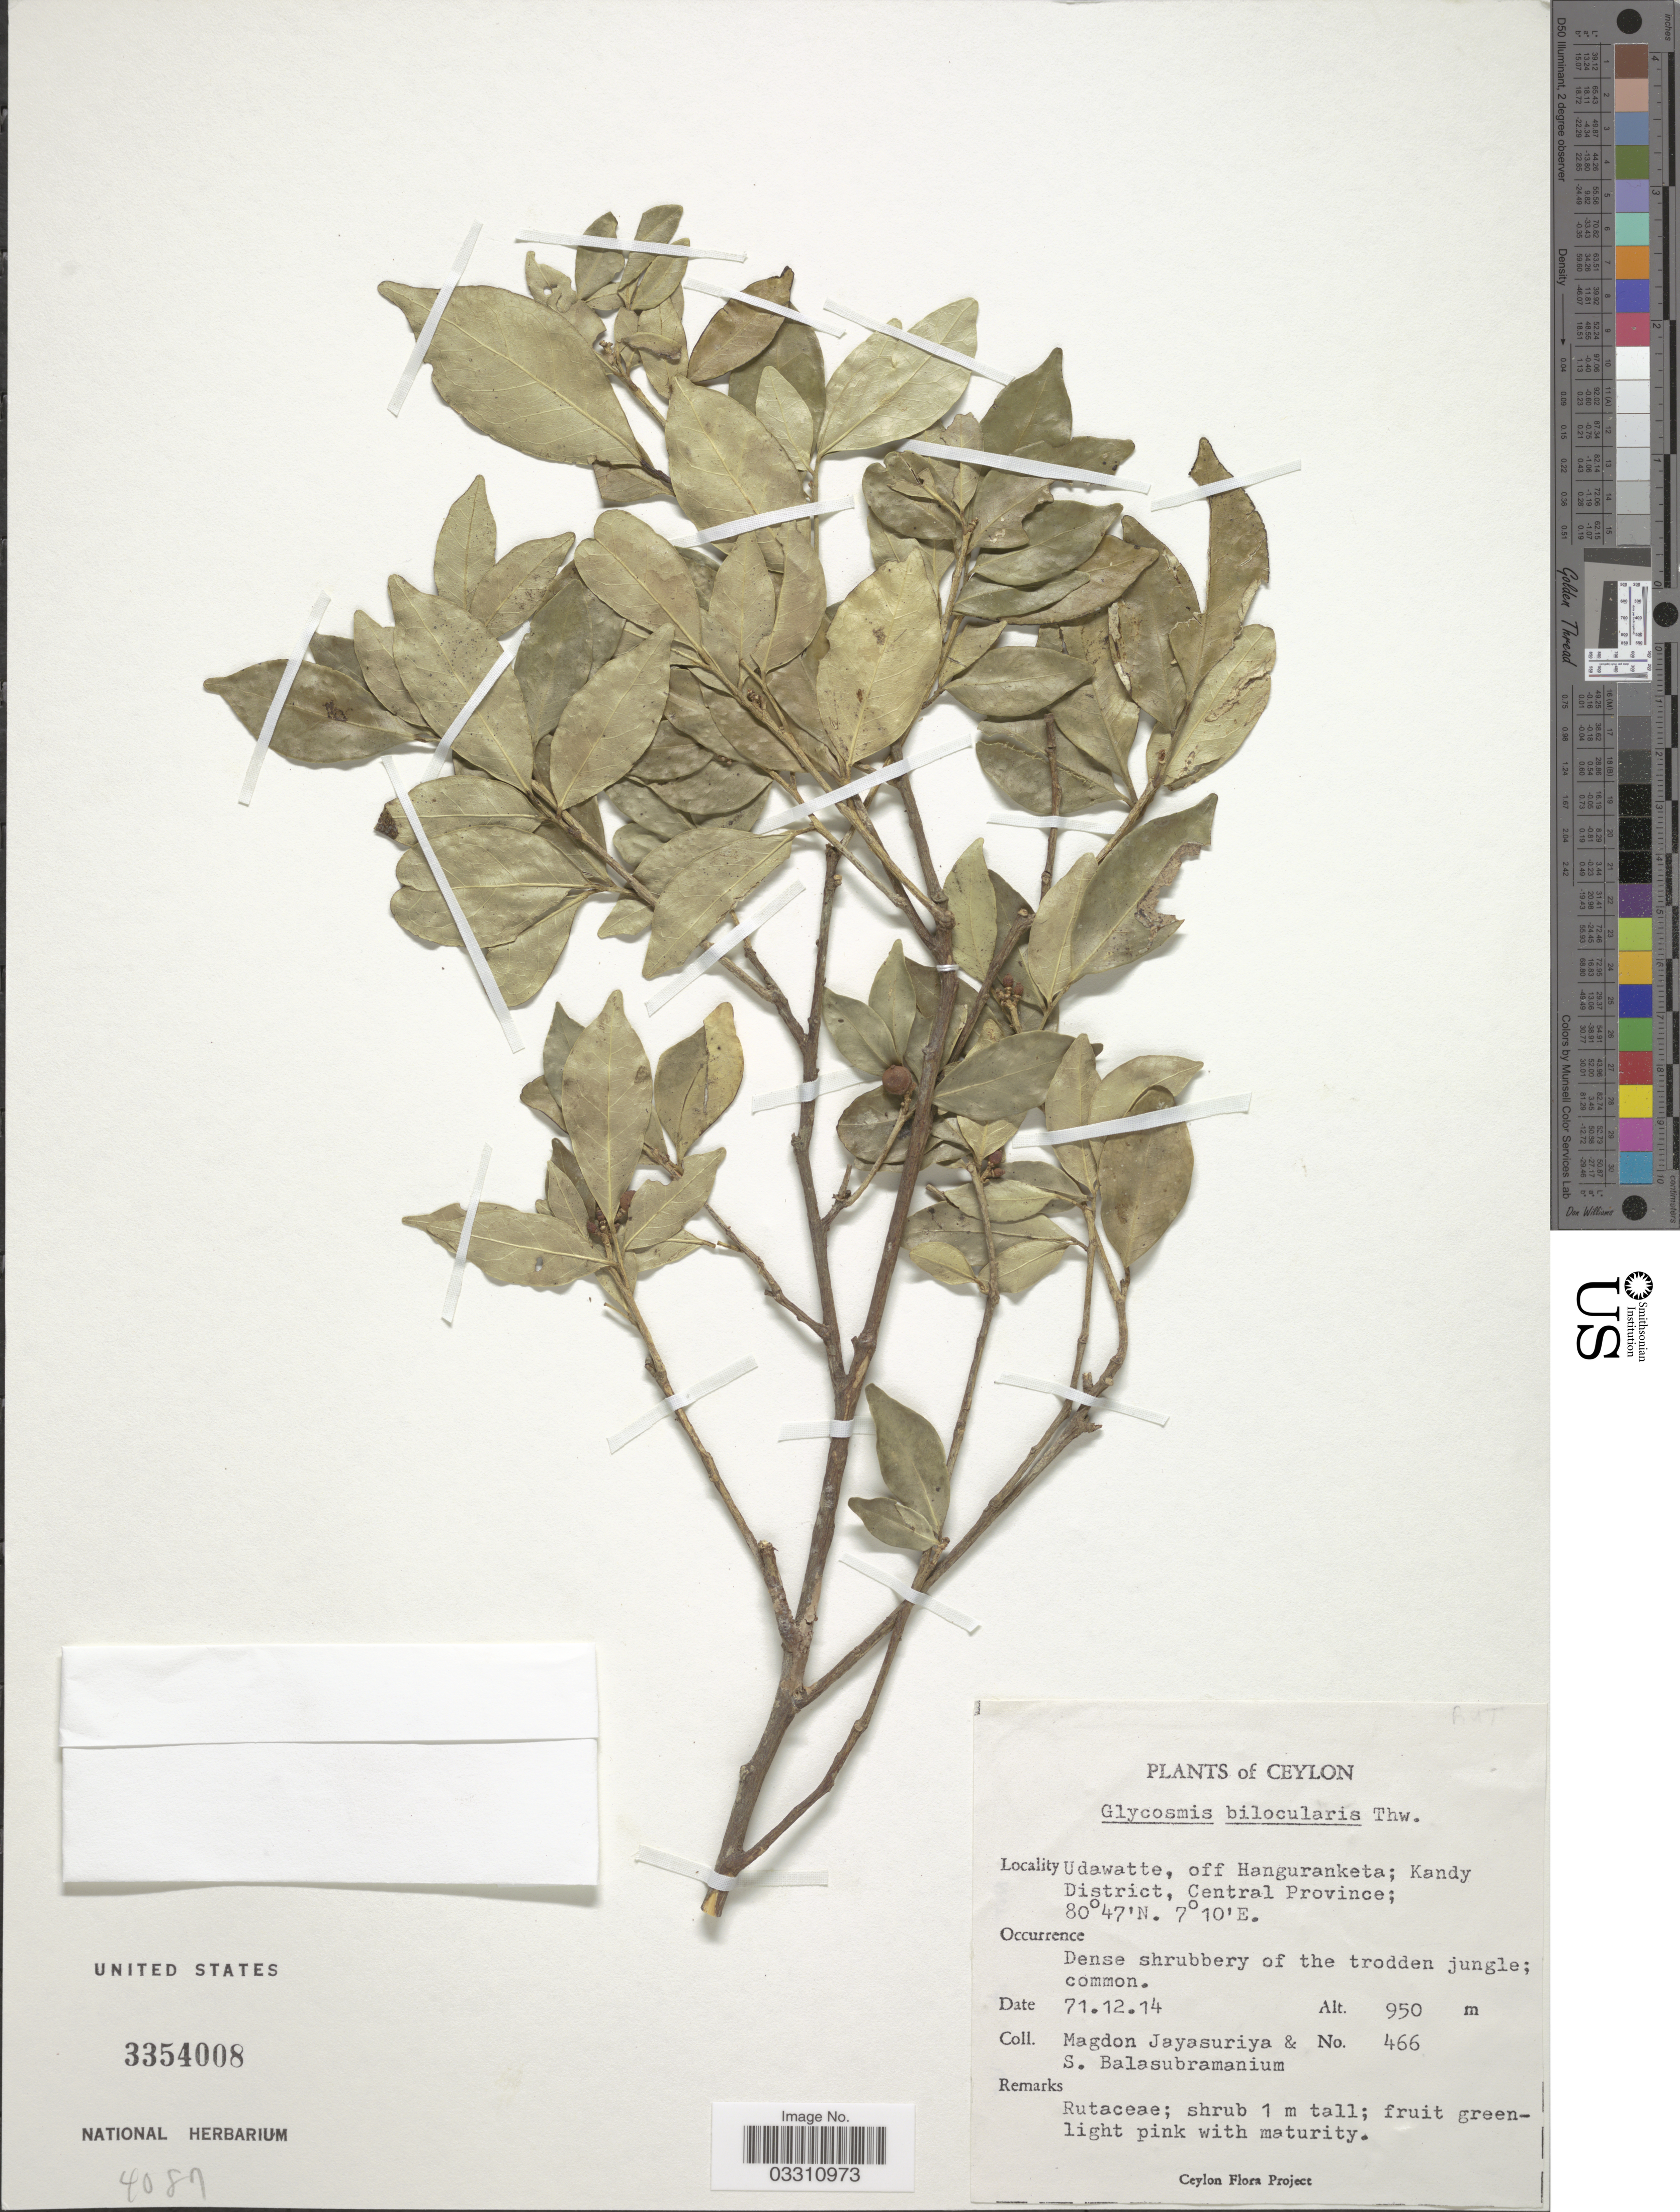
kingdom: Plantae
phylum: Tracheophyta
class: Magnoliopsida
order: Sapindales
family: Rutaceae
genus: Glycosmis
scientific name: Glycosmis bilocularis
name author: Thwaites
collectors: A. H. Jayasuriya & S. Balasubramanium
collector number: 466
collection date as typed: Transcribed d/m/y: 14/12/71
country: Sri Lanka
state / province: Central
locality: Ceylon, Udawatte, off Hanguranketa; Kandy District.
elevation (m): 950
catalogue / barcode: US 3354008